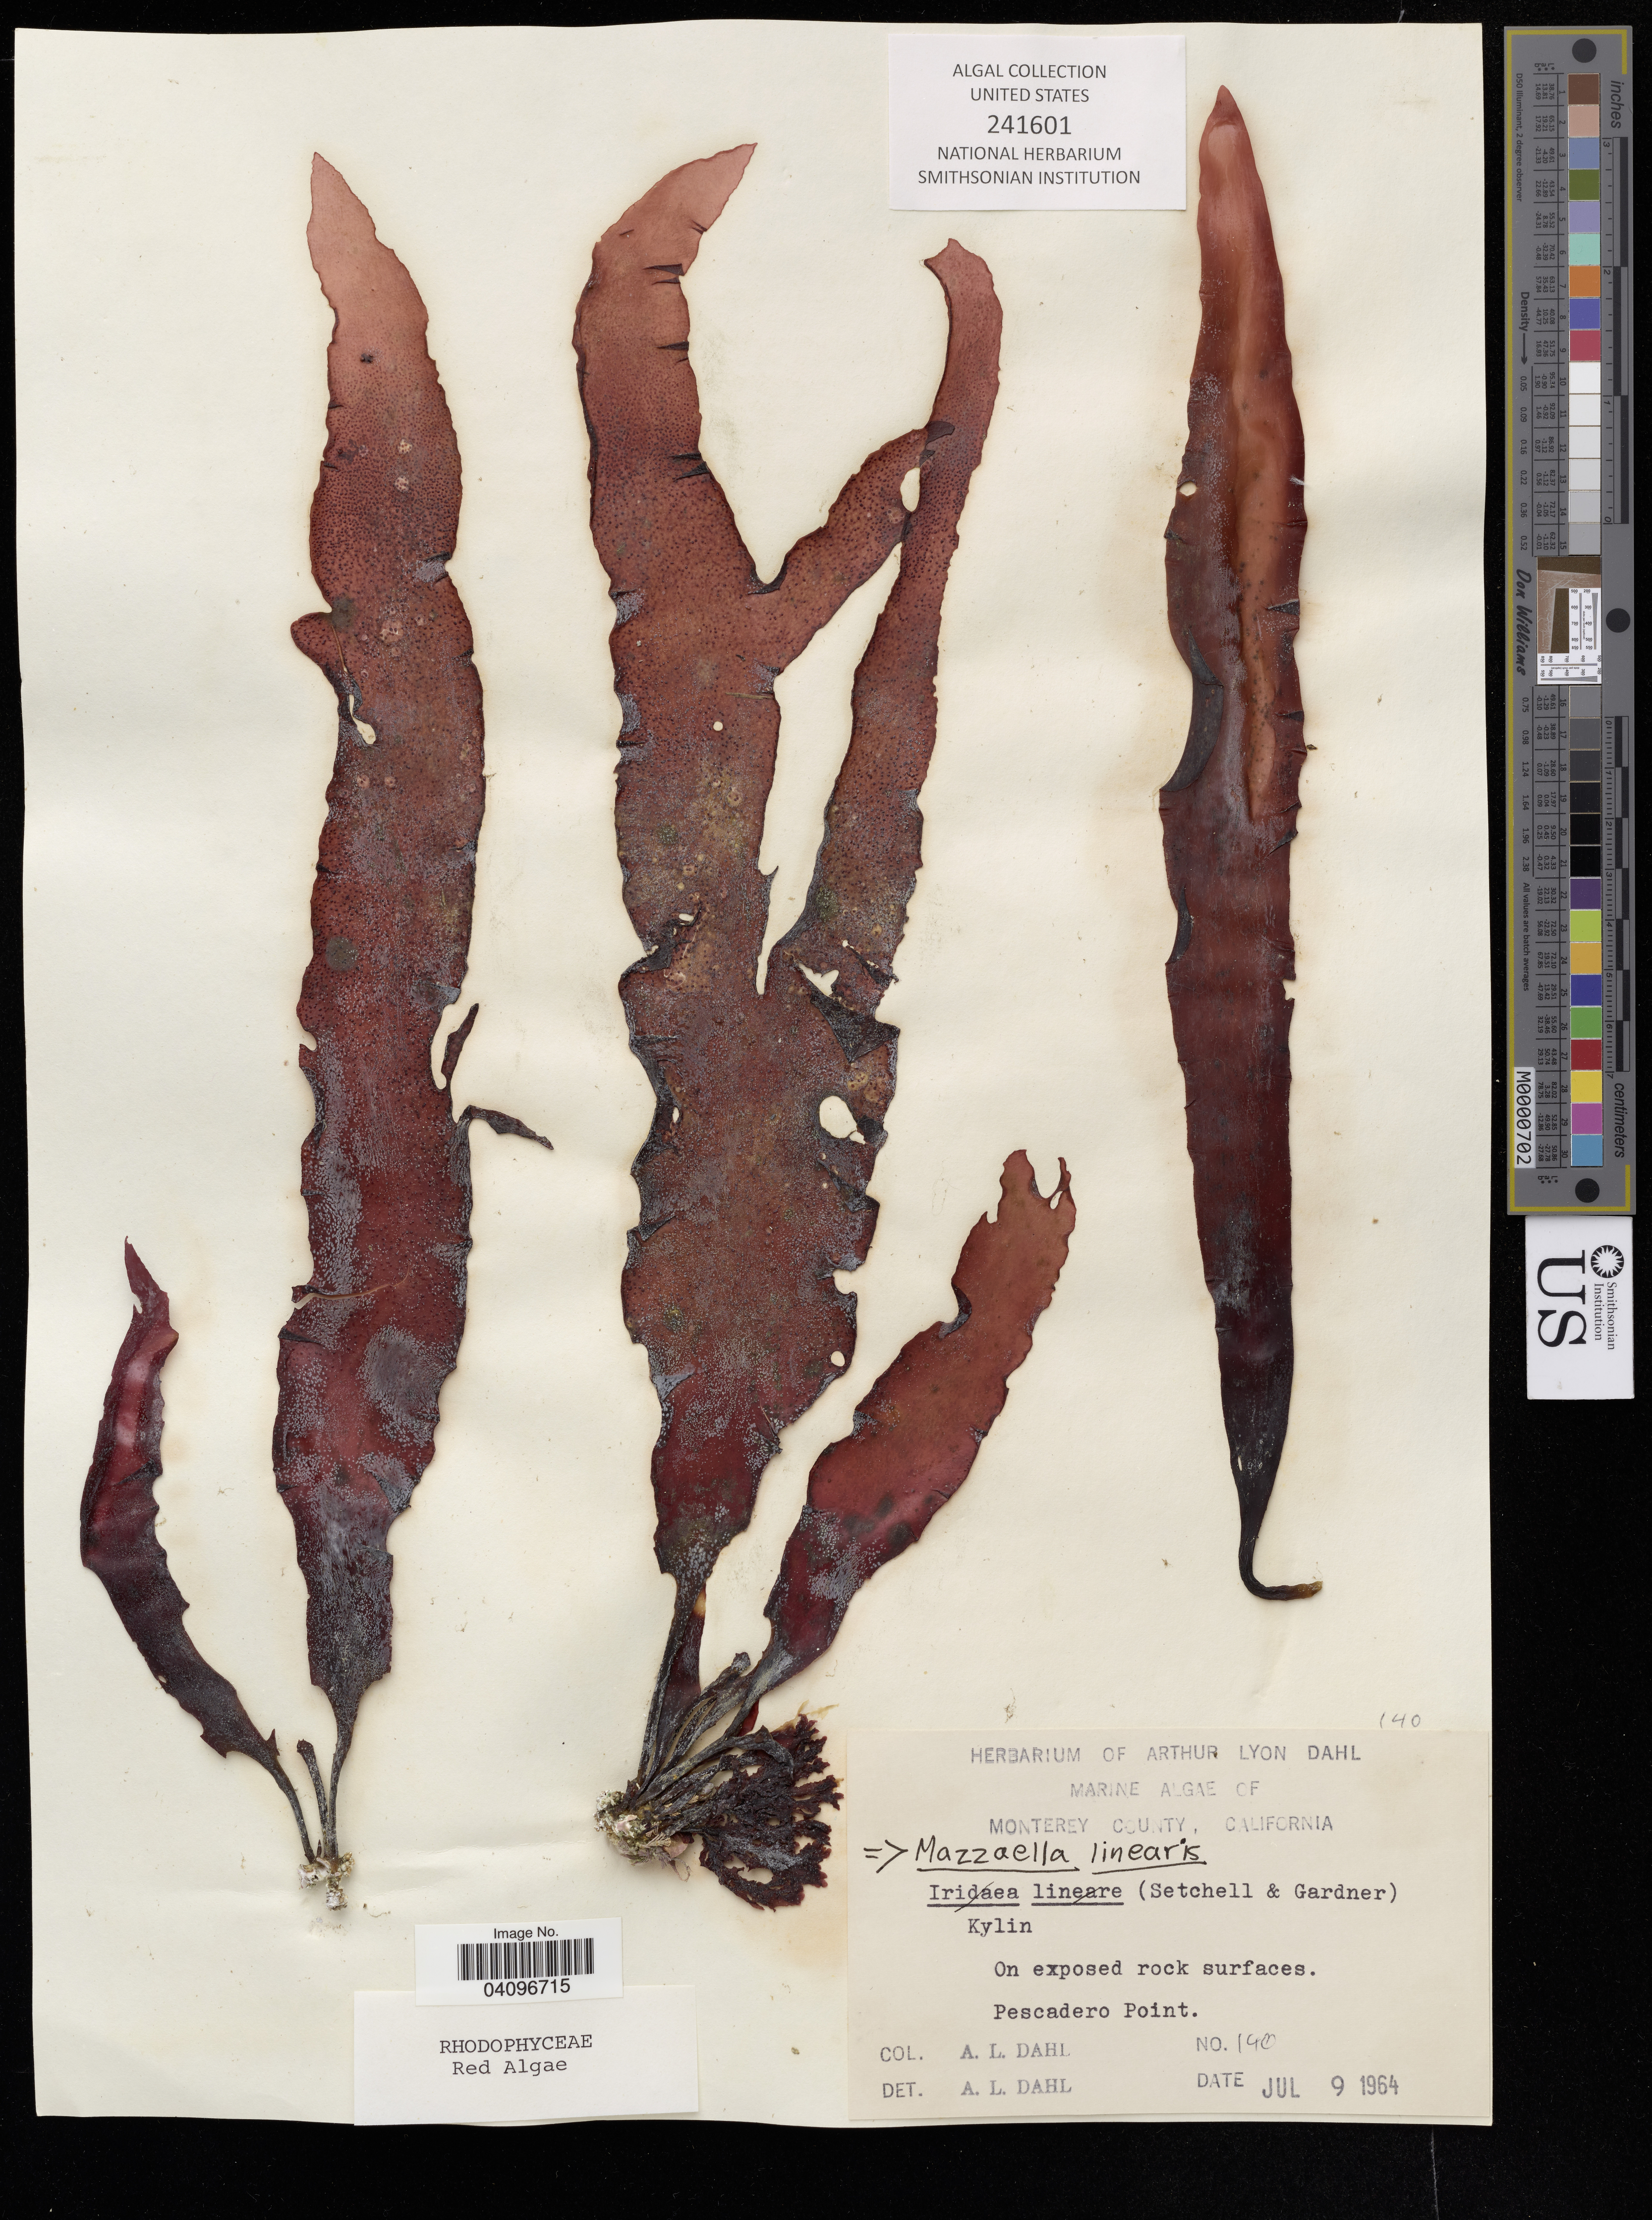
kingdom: Plantae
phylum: Rhodophyta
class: Florideophyceae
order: Gigartinales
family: Gigartinaceae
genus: Mazzaella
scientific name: Mazzaella linearis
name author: (Setchell & N.L. Gardner) Fredericq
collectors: A. Dahl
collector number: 190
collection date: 1964-07-09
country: United States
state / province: California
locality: Monterey County, Pescadero Point.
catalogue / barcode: US 241601